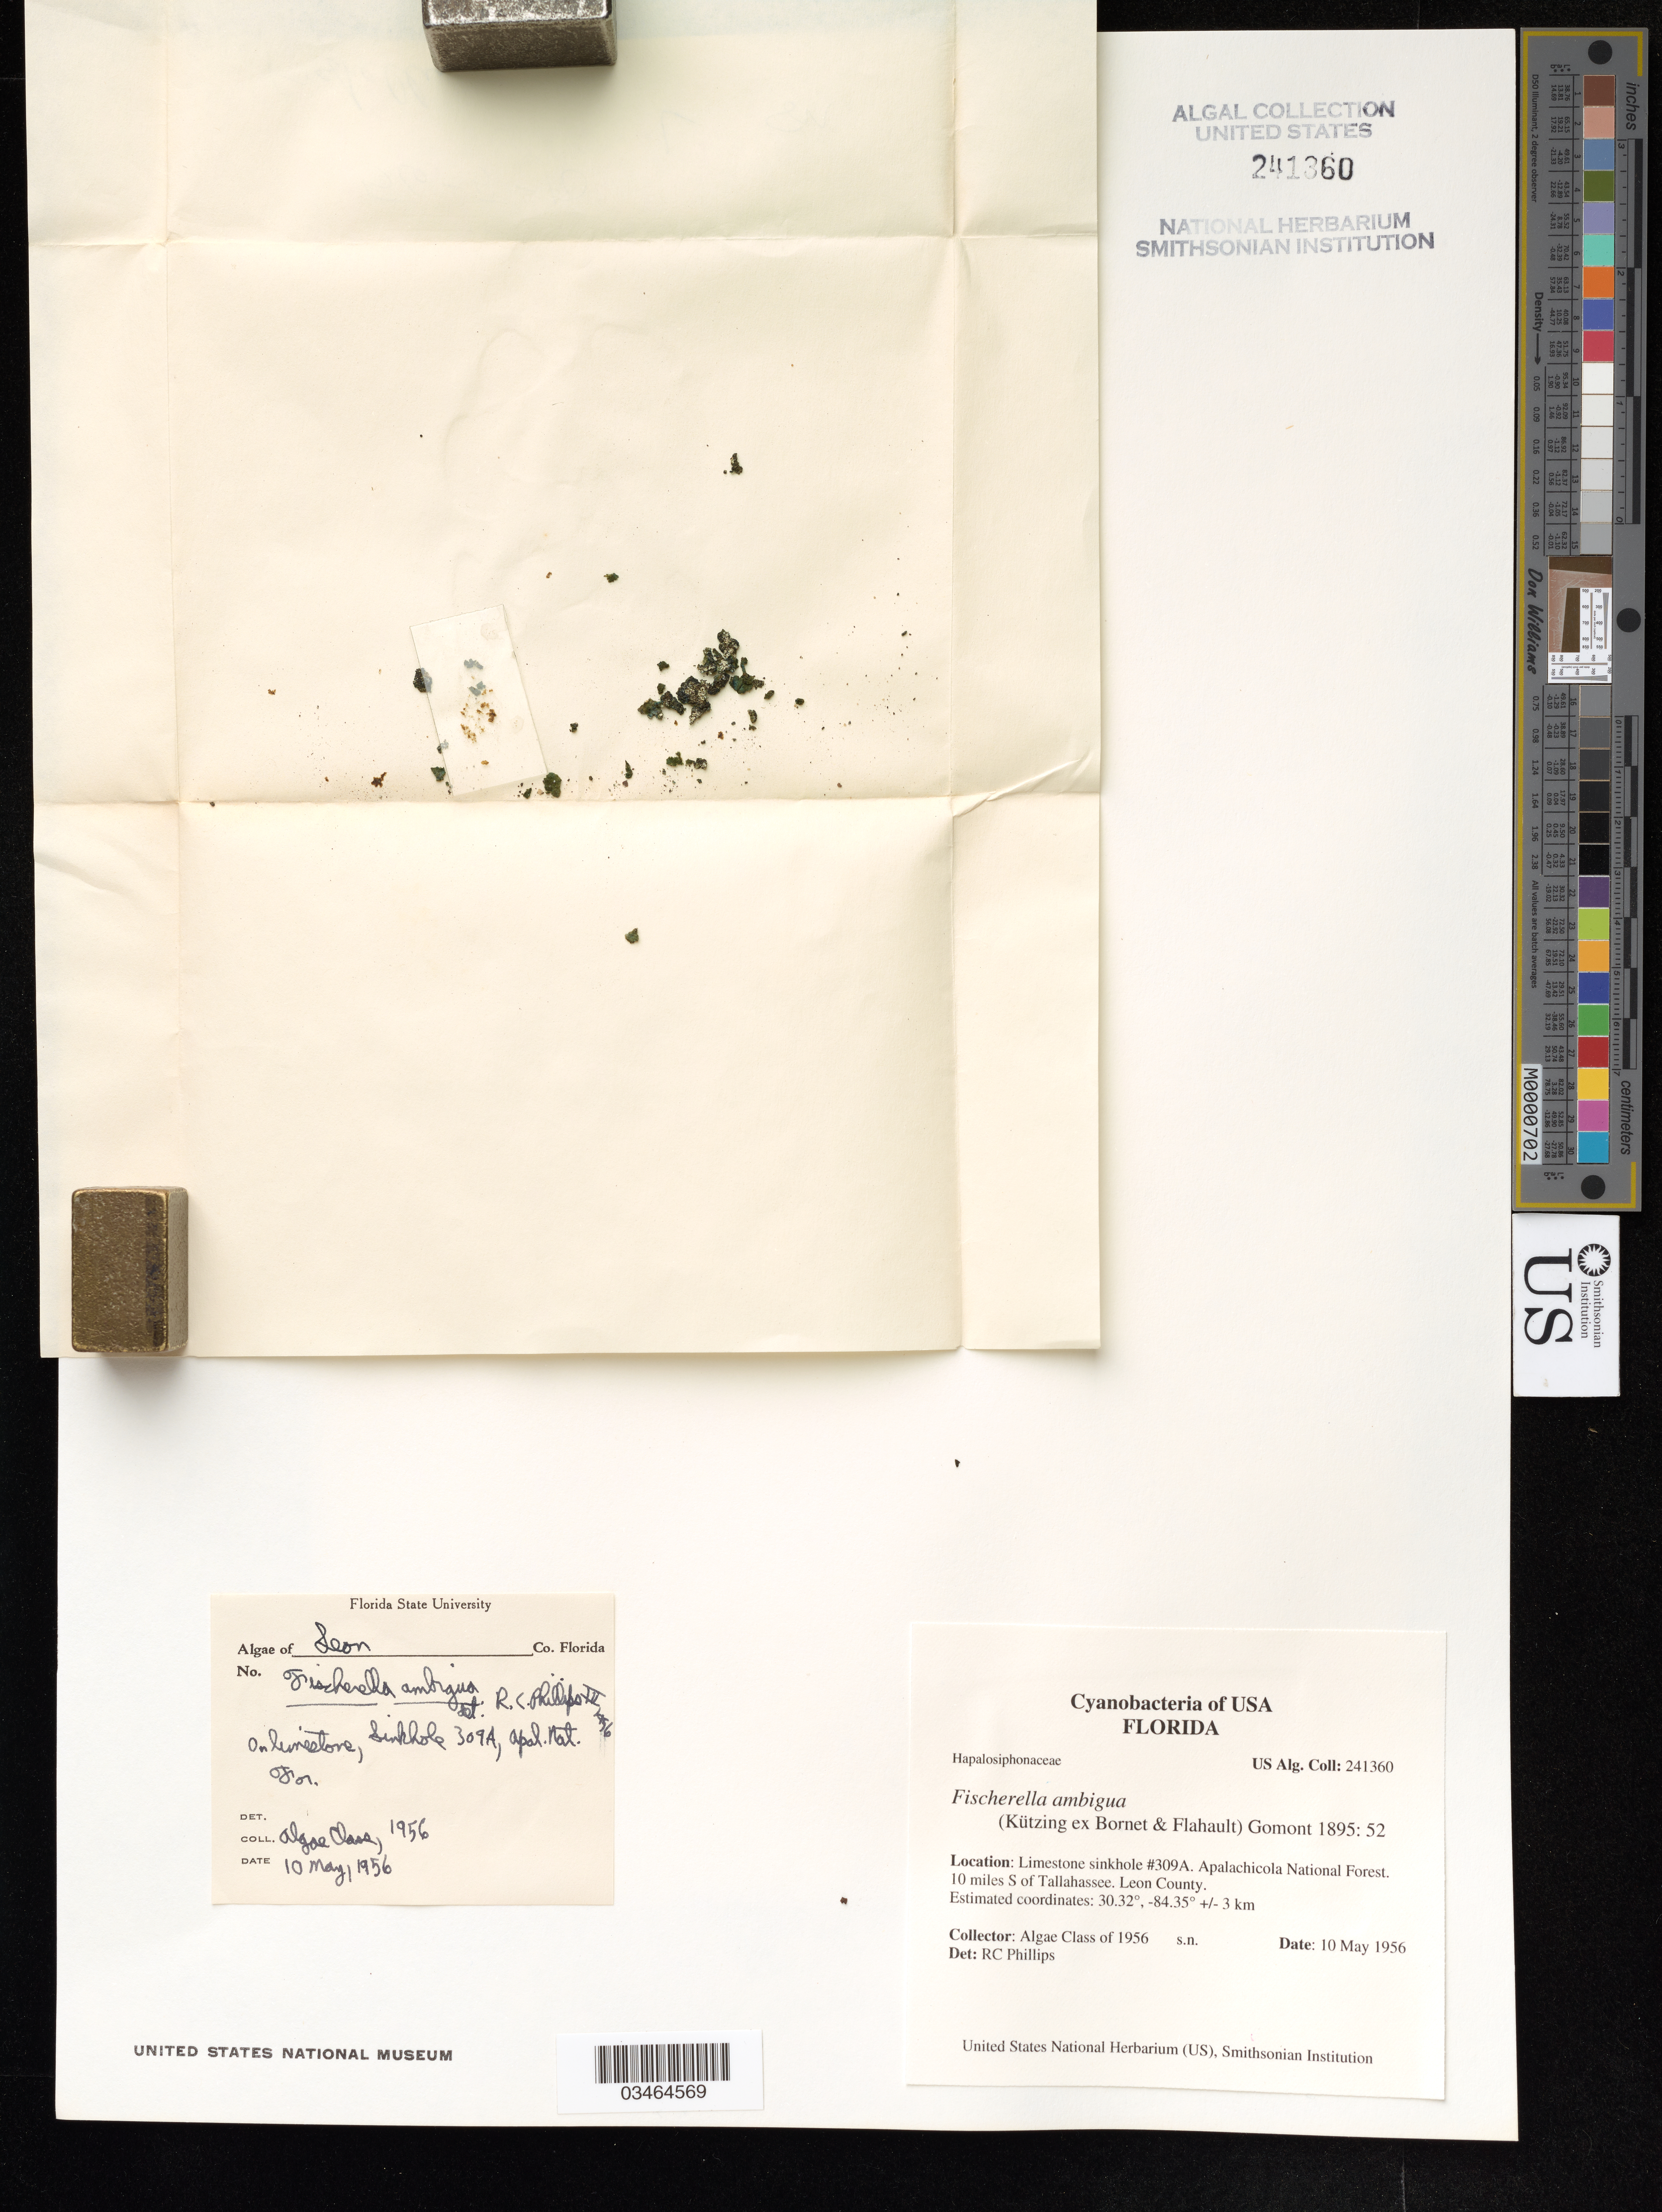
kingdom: Bacteria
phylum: Cyanobacteria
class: Cyanobacteriia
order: Cyanobacteriales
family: Nostocaceae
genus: Fischerella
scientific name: Fischerella ambigua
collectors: Algae Class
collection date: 1956-05-10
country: United States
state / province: Florida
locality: Limestone sinkhole #309A. Apalachicola National Forest. 10 miles S of Tallahassee. Leon County.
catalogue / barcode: US 241360